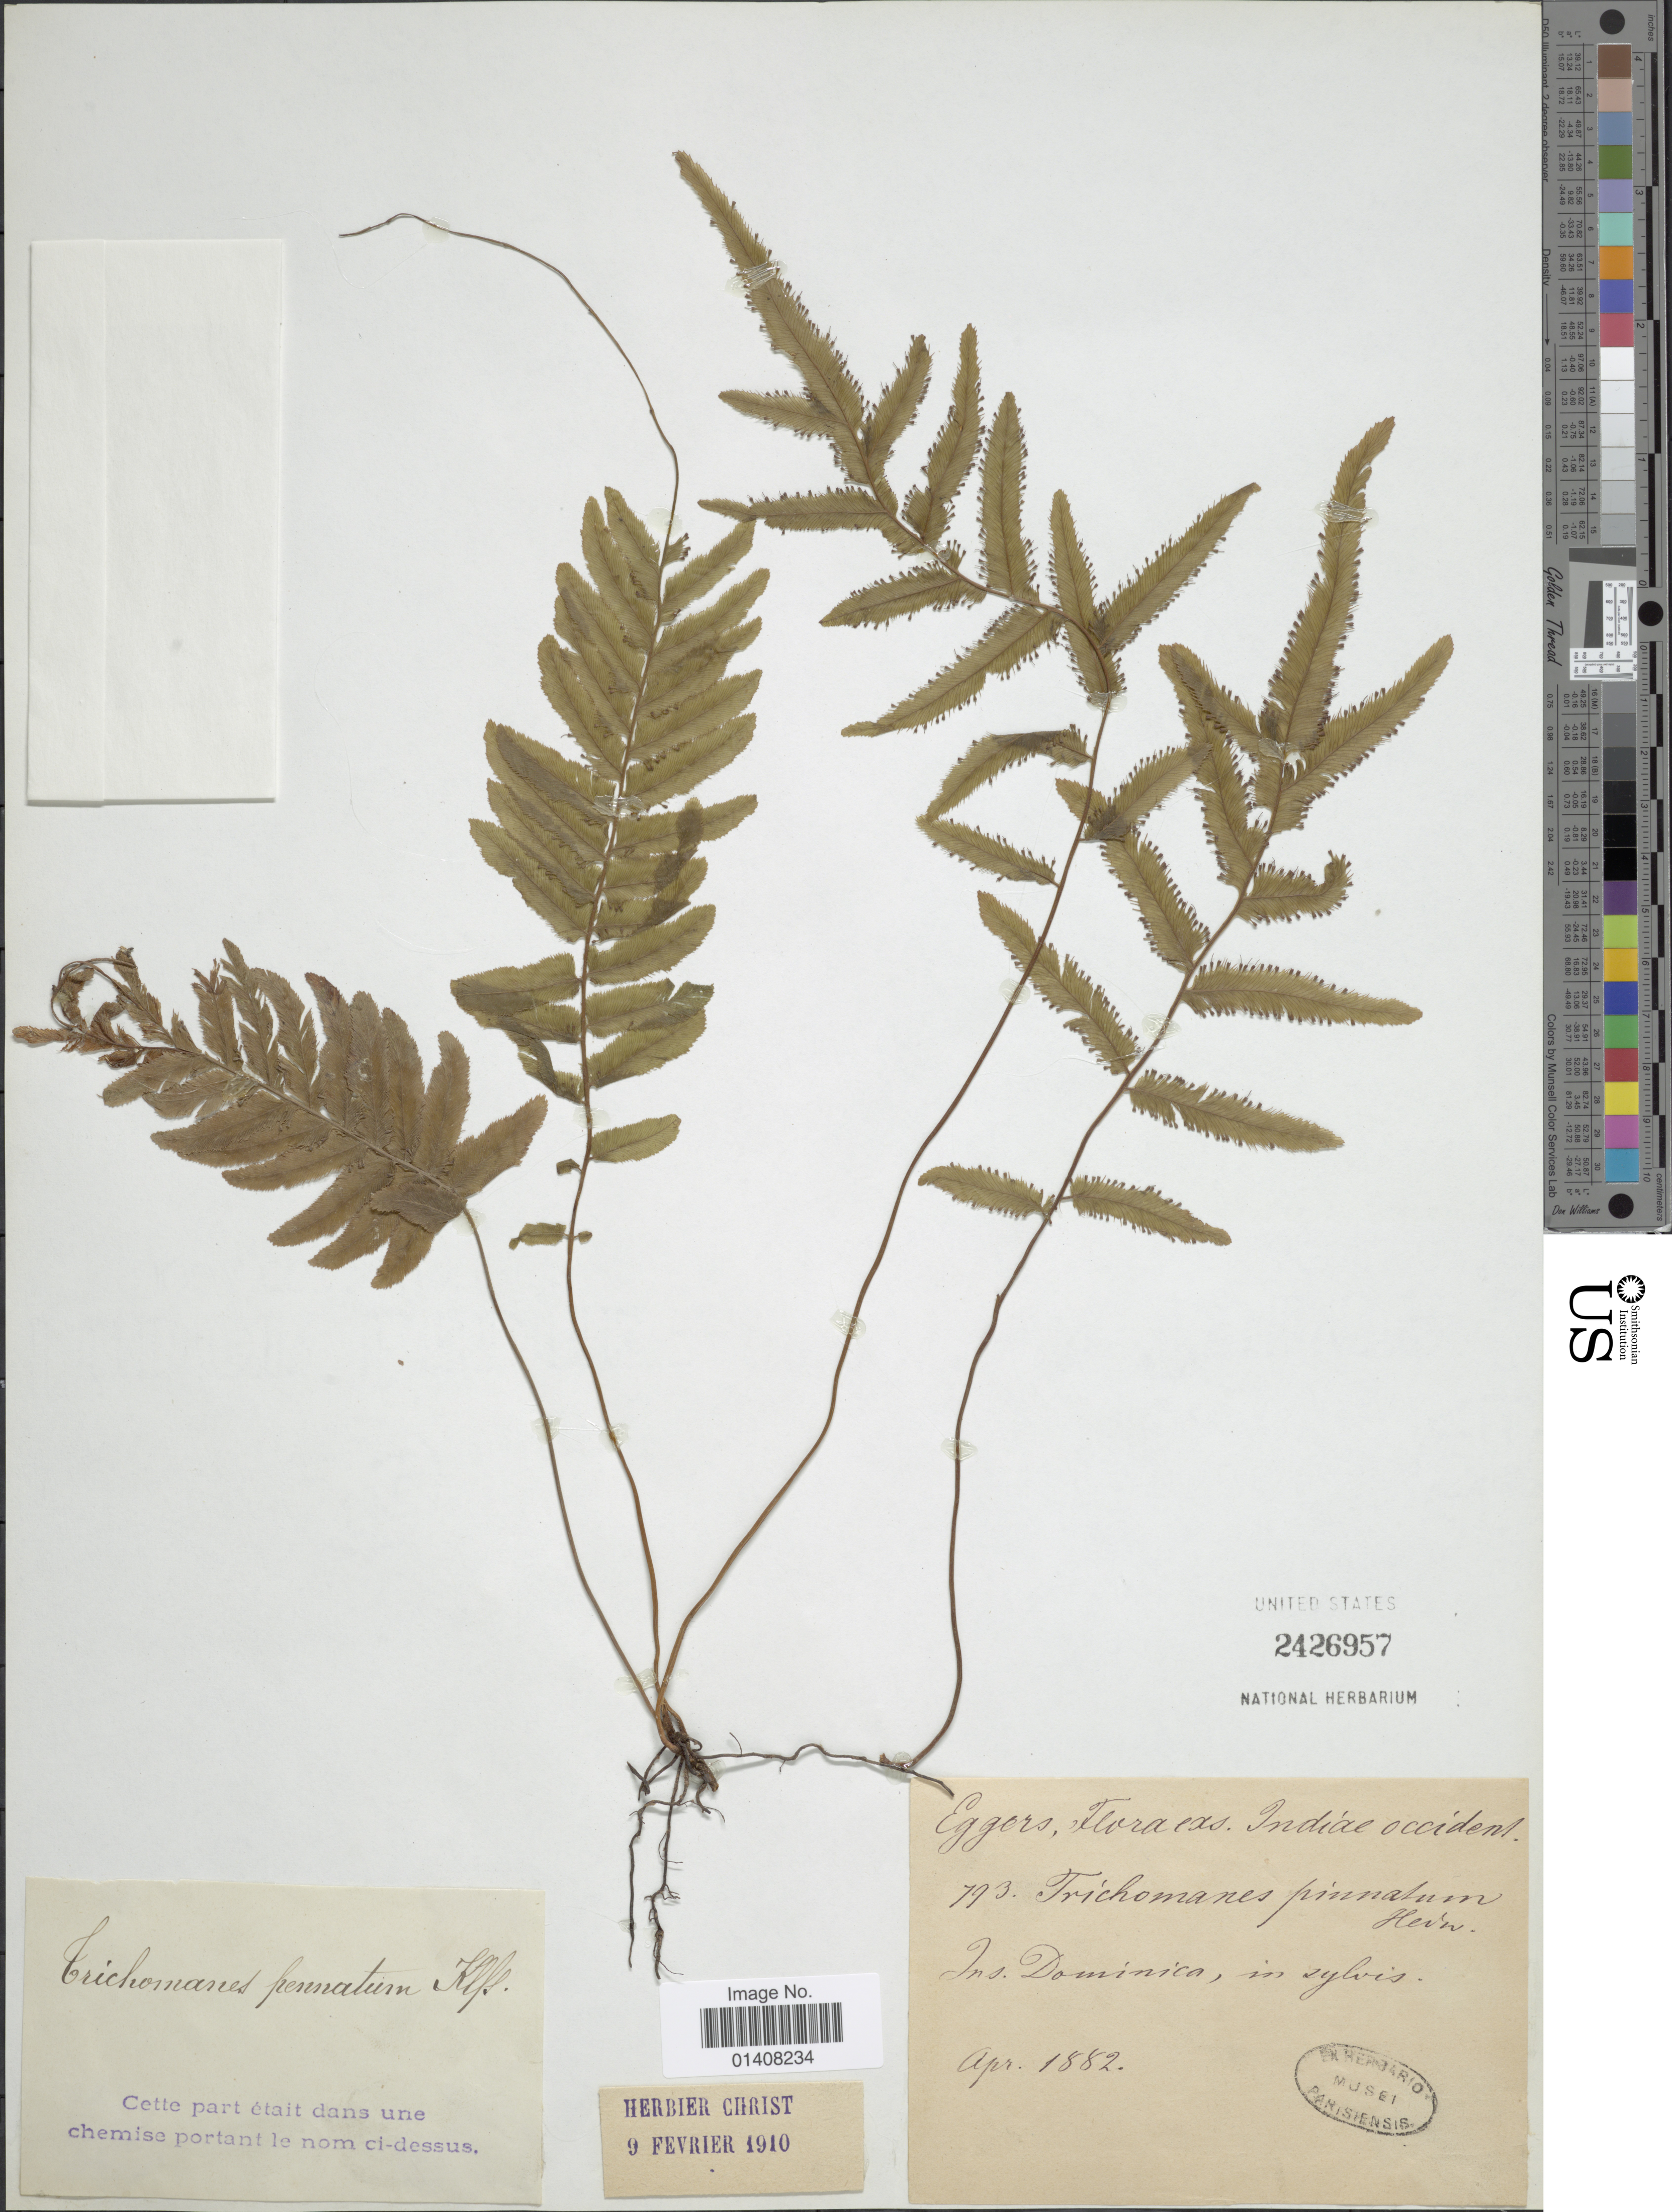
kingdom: Plantae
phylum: Tracheophyta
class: Polypodiopsida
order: Hymenophyllales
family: Hymenophyllaceae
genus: Trichomanes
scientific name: Trichomanes pinnatum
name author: Hedw.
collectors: -. Eggers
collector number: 793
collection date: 1882-04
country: Dominica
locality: Indiae Occident., Ins. Dominica, in sylvis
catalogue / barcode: US 2426957